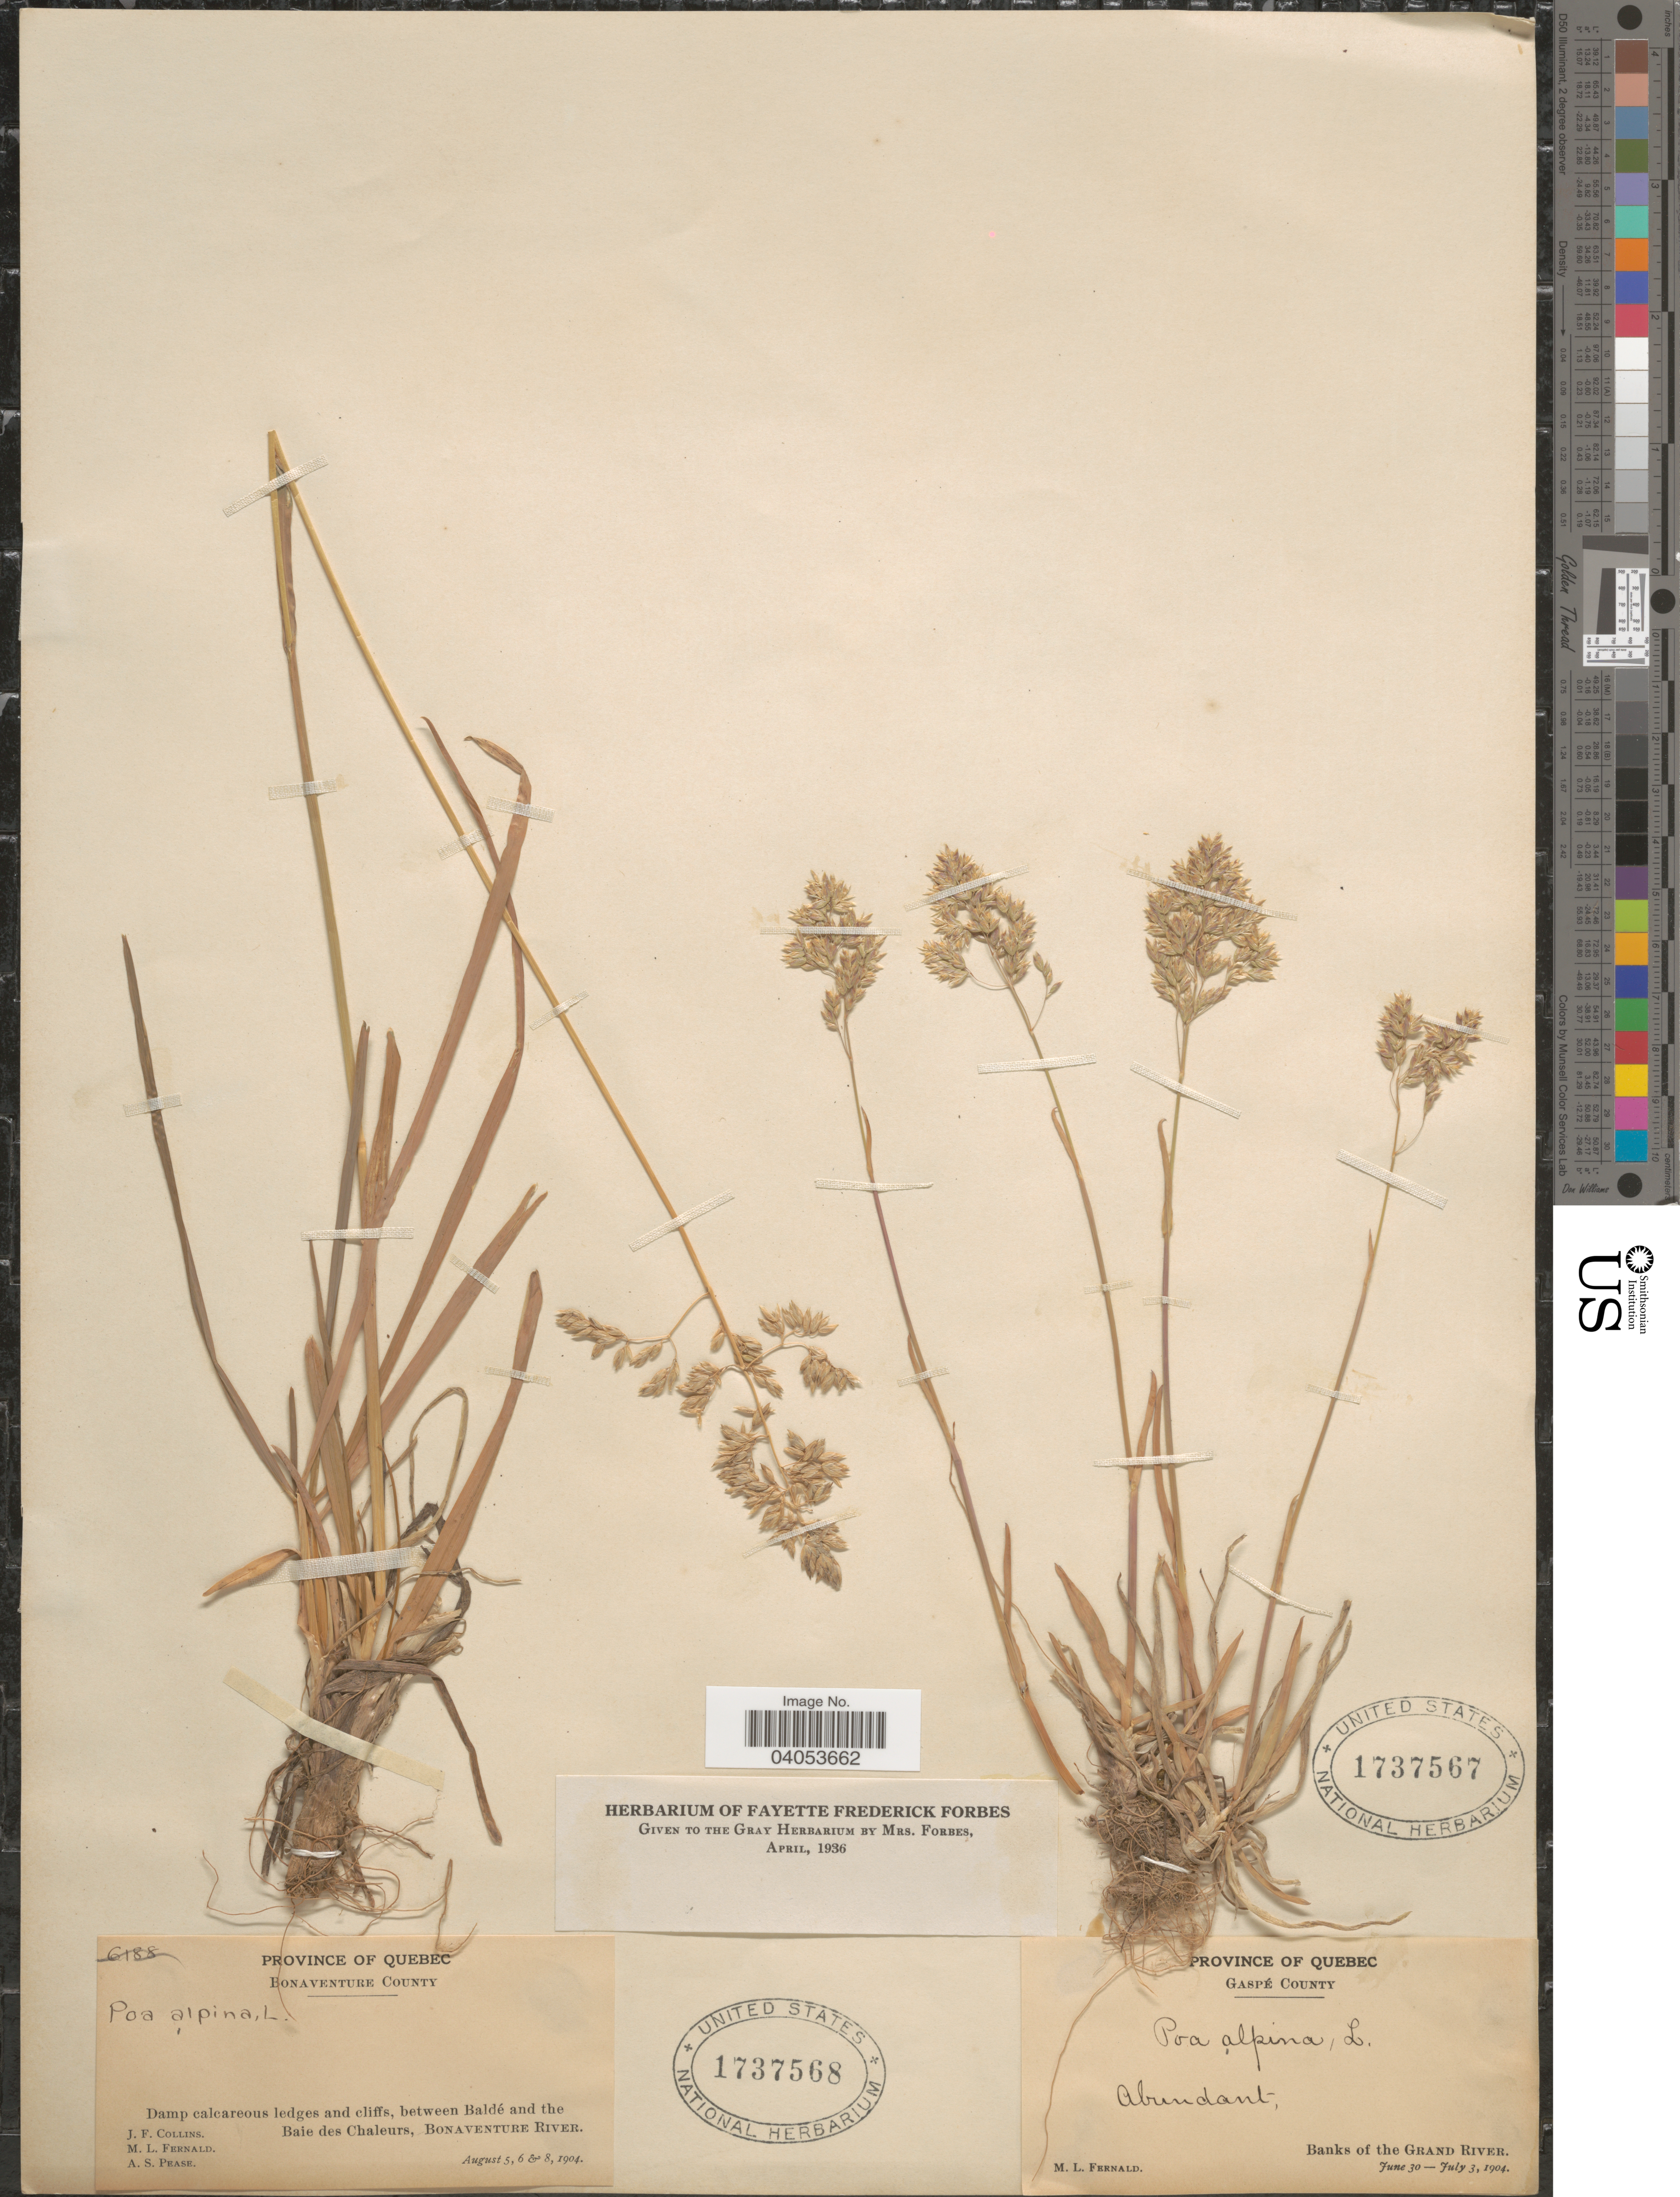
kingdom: Plantae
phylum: Tracheophyta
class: Liliopsida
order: Poales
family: Poaceae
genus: Poa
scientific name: Poa alpina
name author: L.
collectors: J. Collins, M. L. Fernald & A. S. Pease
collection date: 1904-08-05/1904-08-08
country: Canada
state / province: Quebec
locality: Bonaventure County. Damp calcareous ledges and cliffs, between Baldé and the Baie des Chaleurs, Bonaventure River.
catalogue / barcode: US 1737568-2